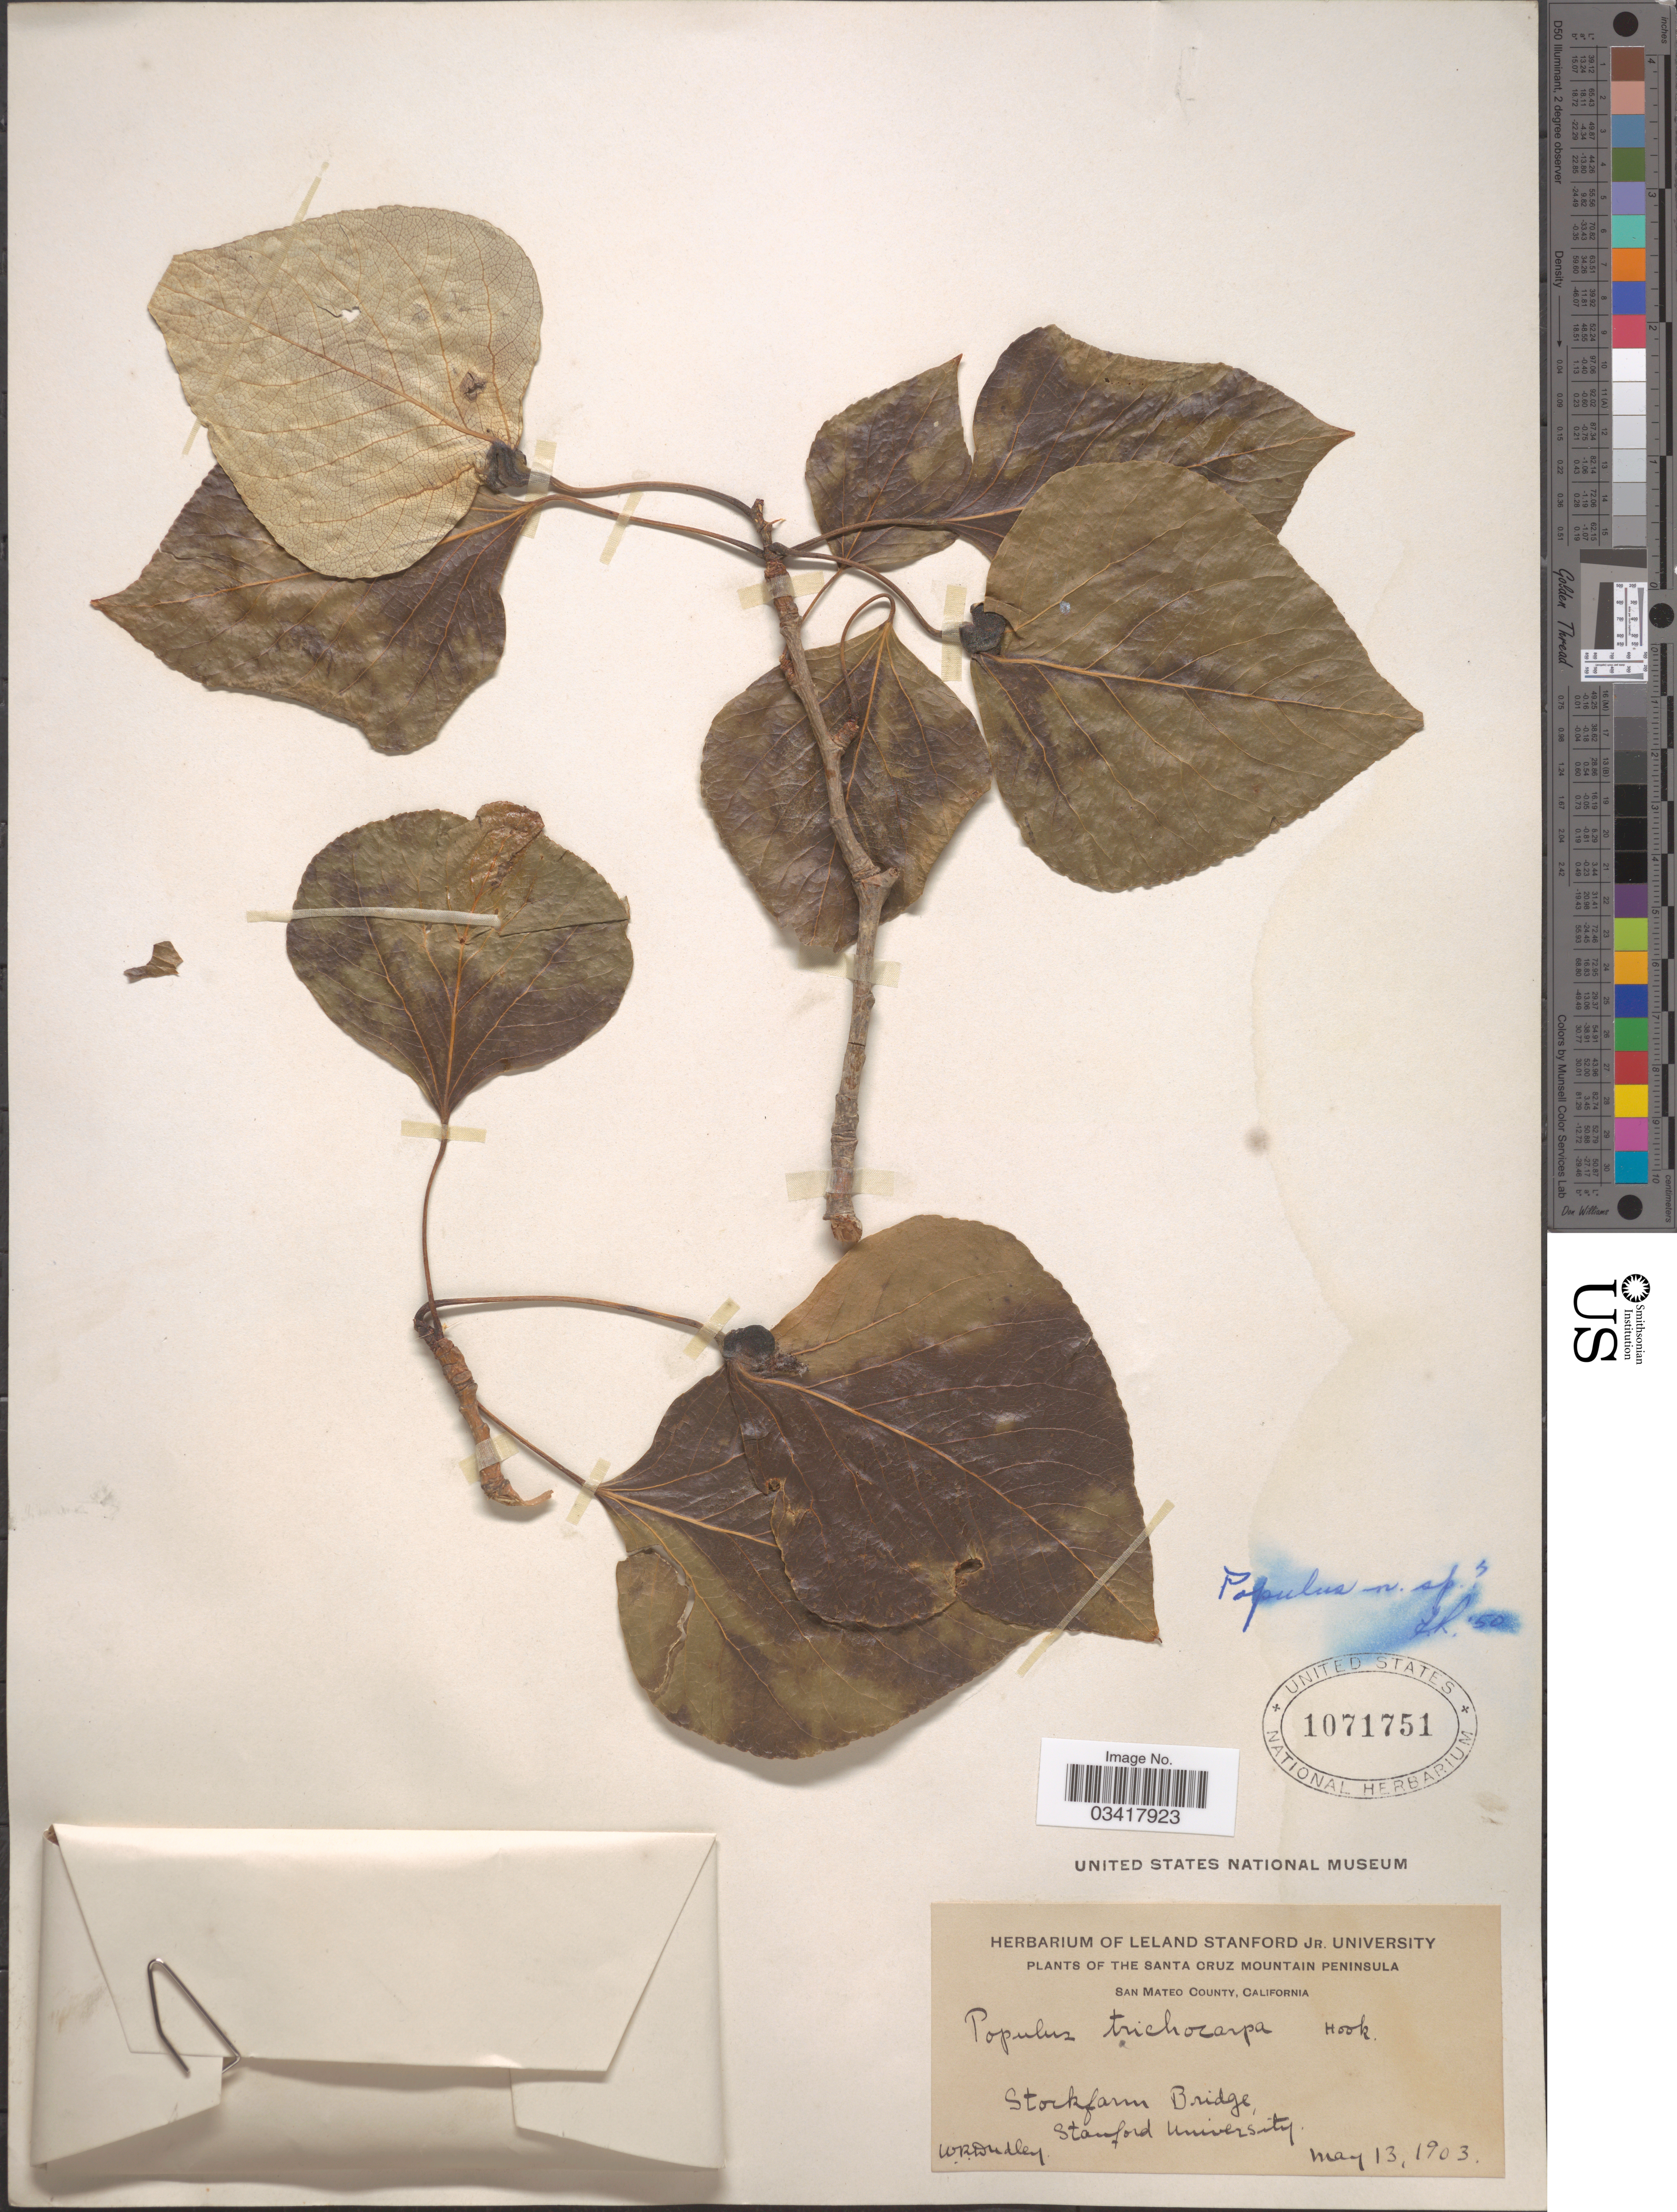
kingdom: Plantae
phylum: Tracheophyta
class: Magnoliopsida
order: Malpighiales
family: Salicaceae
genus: Populus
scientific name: Populus trichocarpa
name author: Torr. & A. Gray ex W. Hook.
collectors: W. Dudley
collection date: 1903-05-13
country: United States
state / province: California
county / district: San Mateo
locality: Santa Cruz Mountain Peninsula. San Mateo County. Stockfarm Bridge. Stanford University.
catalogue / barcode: US 1071751